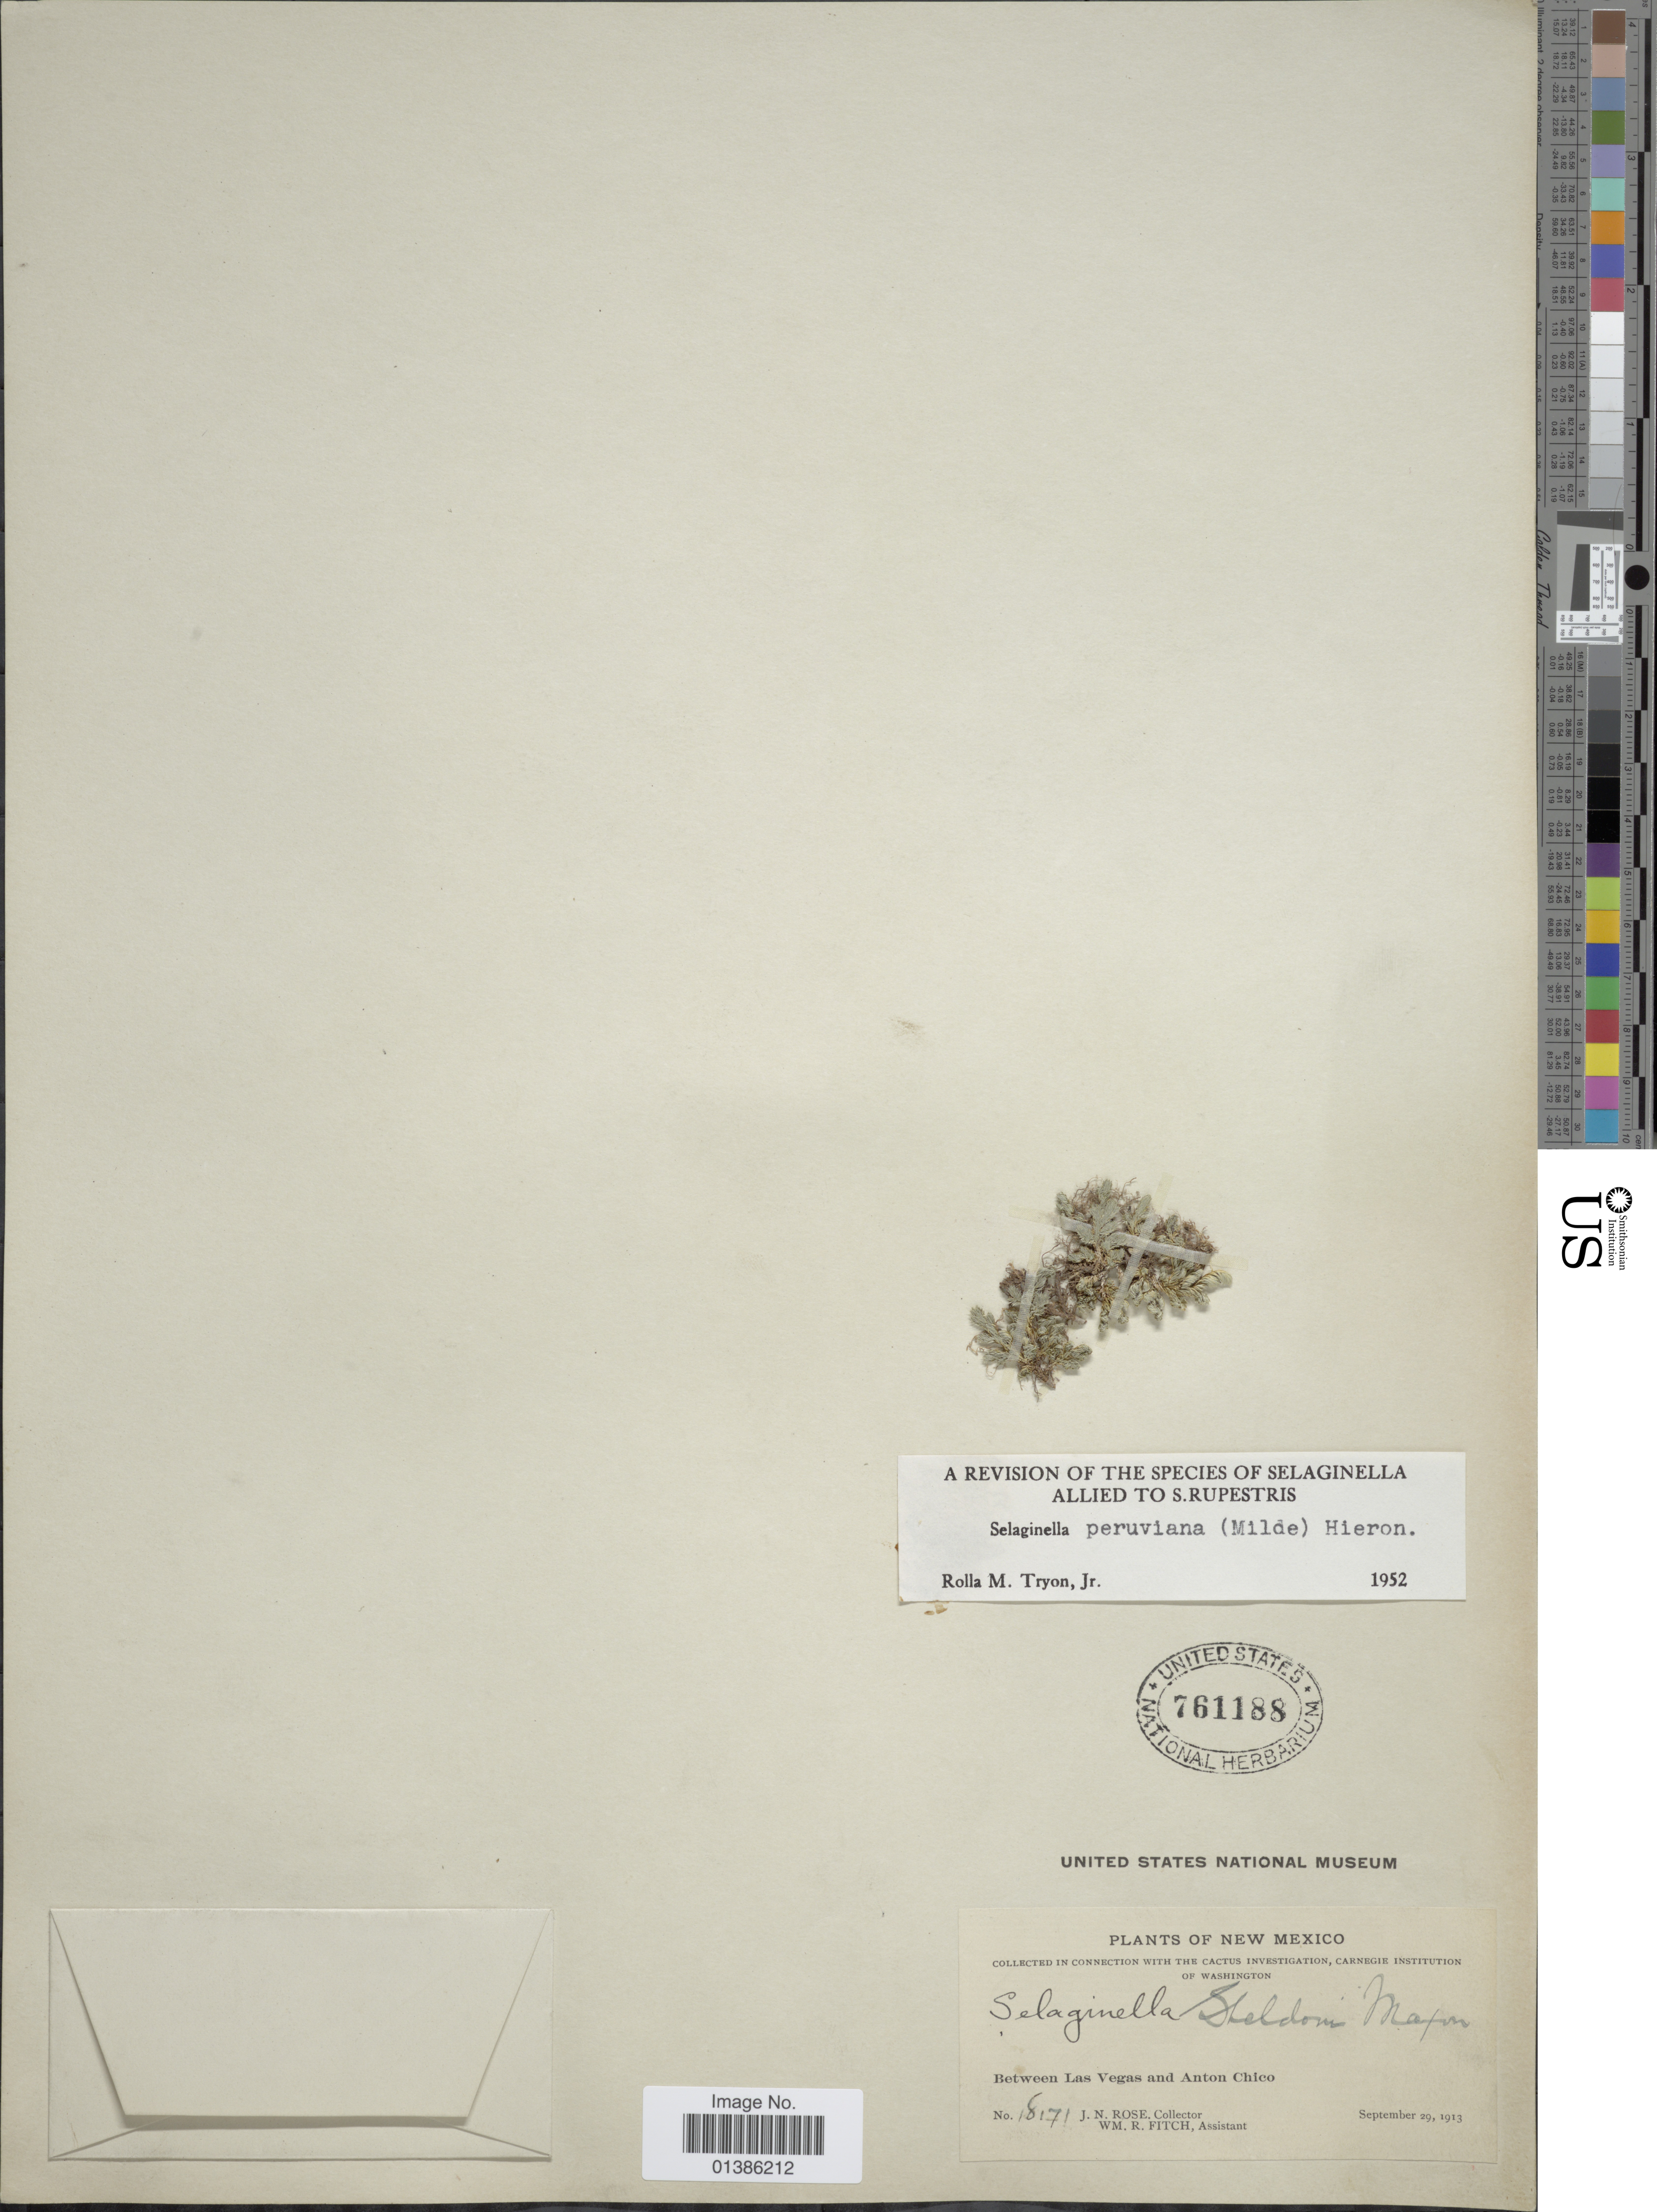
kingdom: Plantae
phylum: Tracheophyta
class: Lycopodiopsida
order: Selaginellales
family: Selaginellaceae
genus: Selaginella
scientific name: Selaginella peruviana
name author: (Milde) Hieron.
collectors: J. N. Rose & W. R. Fitch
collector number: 18171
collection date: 1913-09-29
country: United States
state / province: New Mexico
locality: Between Las Vegas and Anton Chico.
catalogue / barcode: US 761188